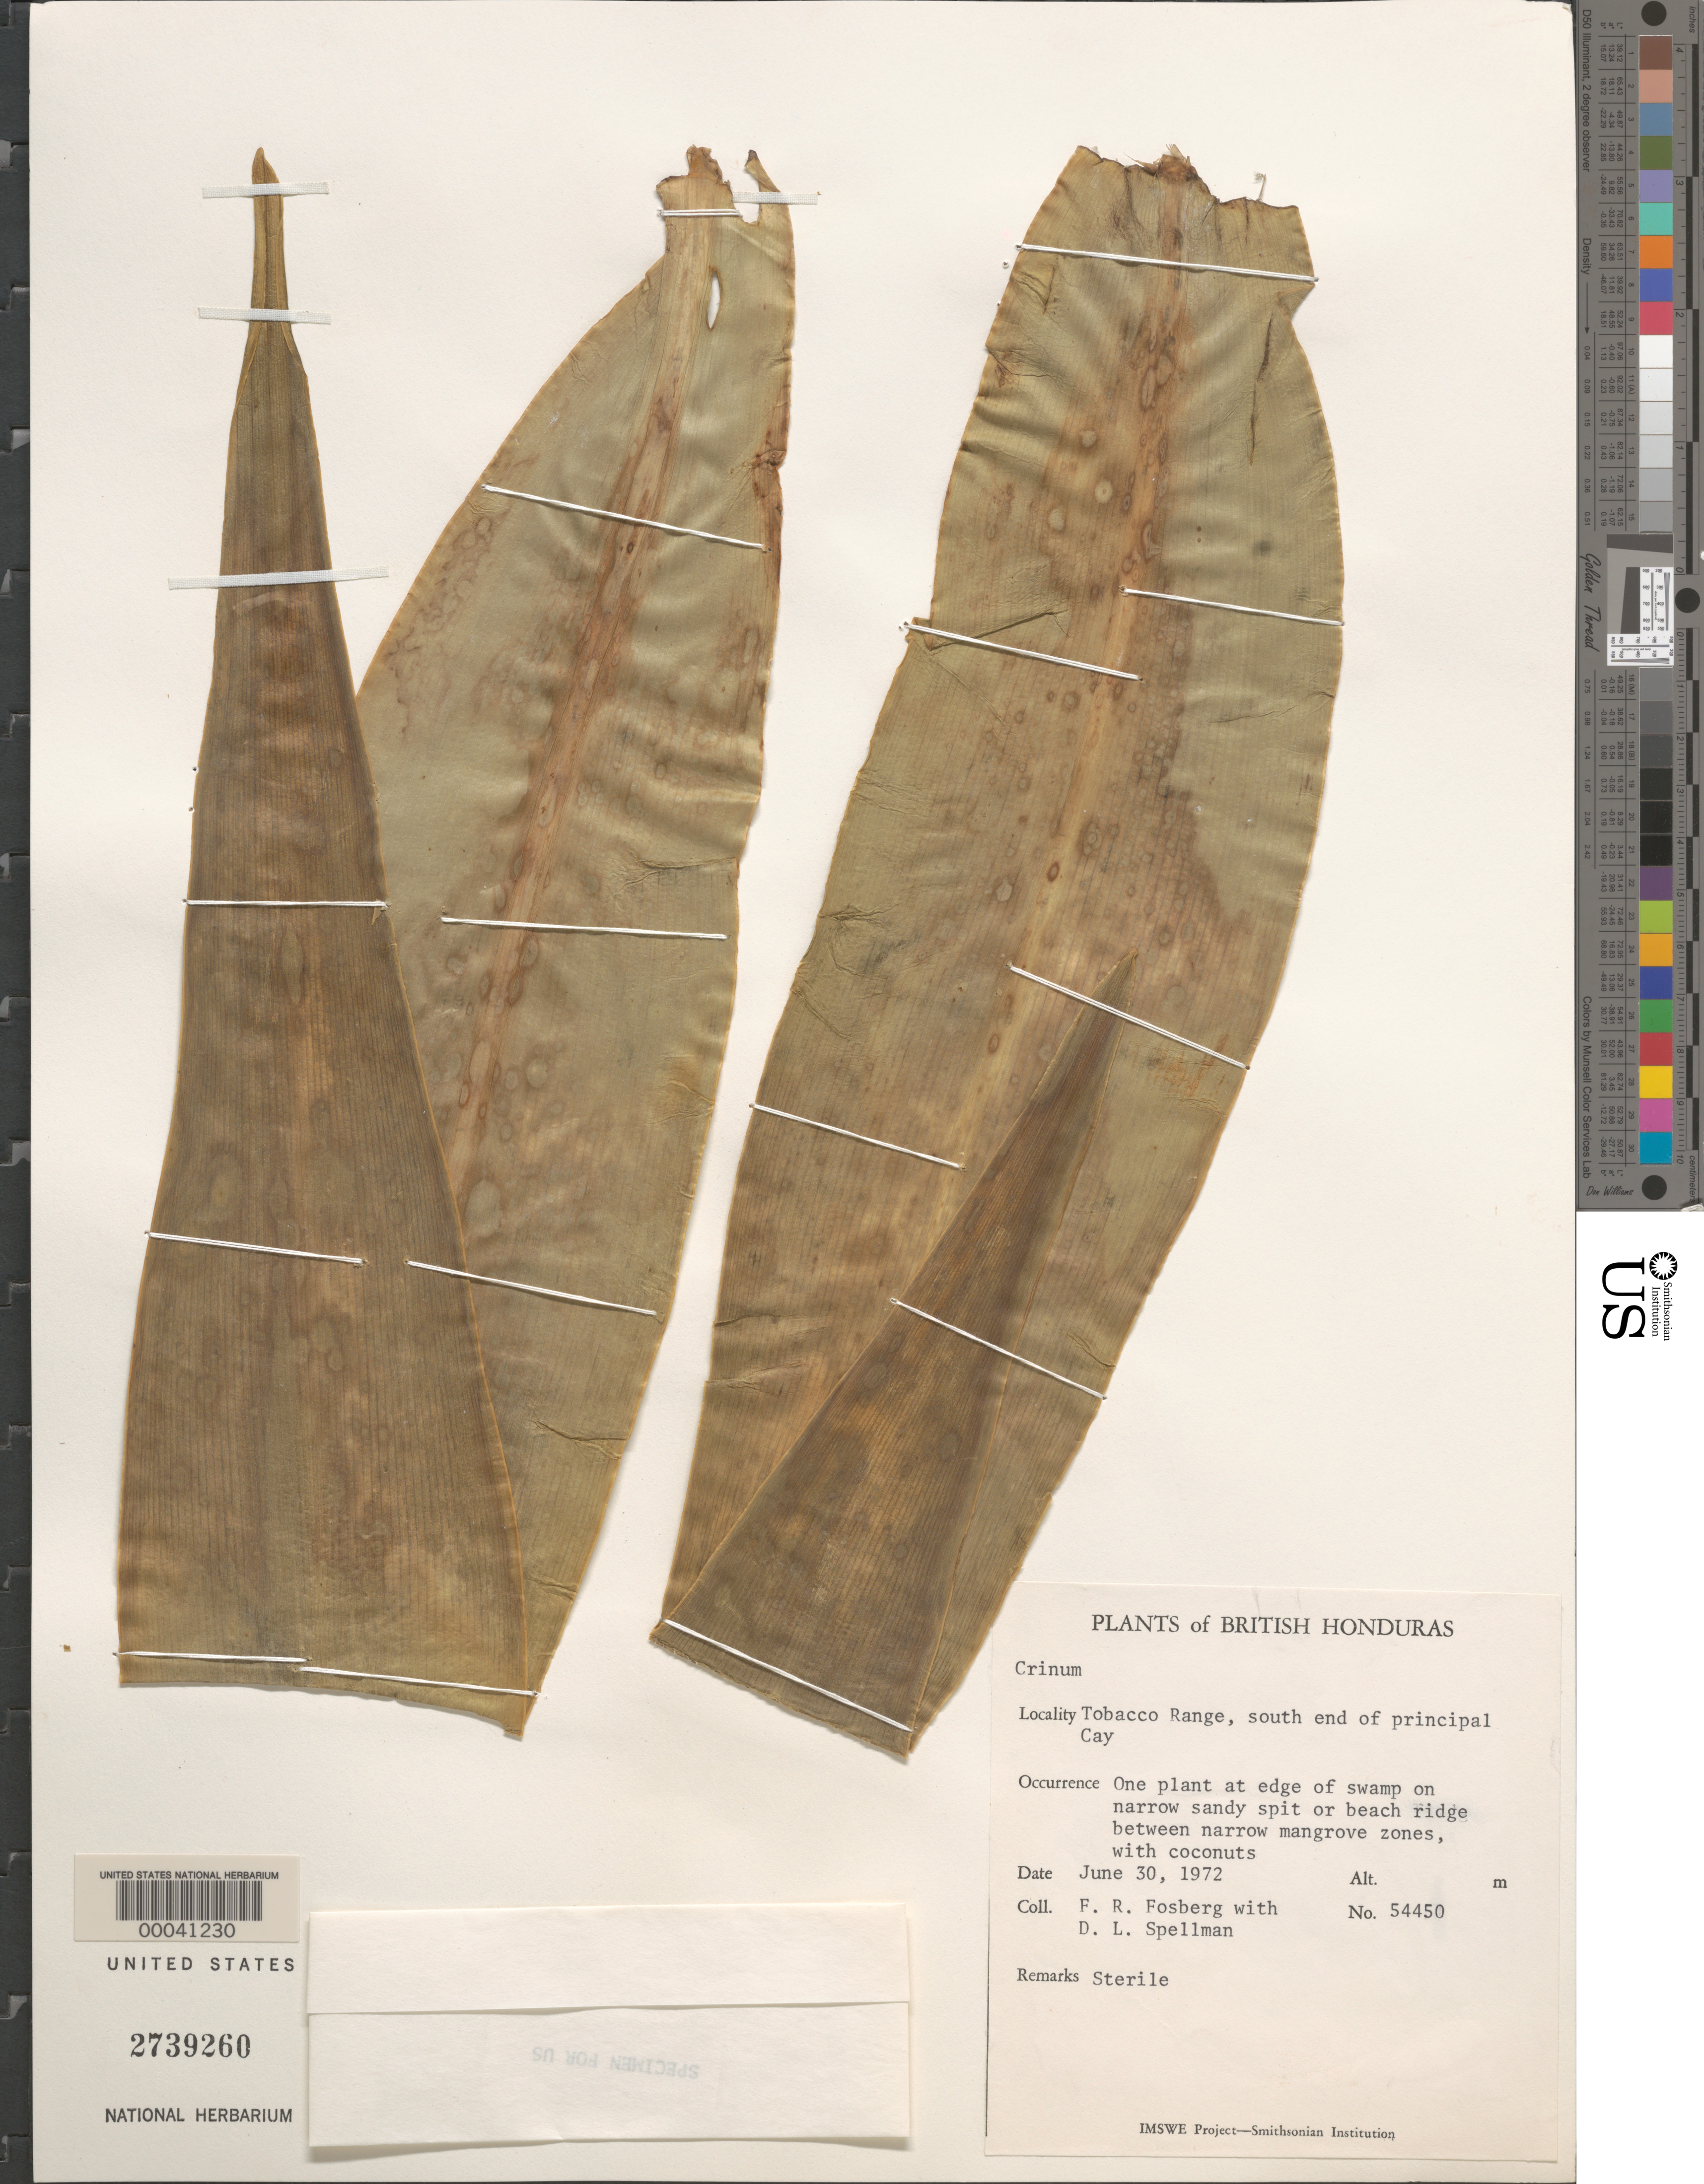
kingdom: Plantae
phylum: Tracheophyta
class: Liliopsida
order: Asparagales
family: Amaryllidaceae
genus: Crinum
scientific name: Crinum sp.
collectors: F. R. Fosberg & D. L. Spellman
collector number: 54450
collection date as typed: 30 Jun 1972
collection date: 1972-06-30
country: Belize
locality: Tobacco Range, S end of Principal Cay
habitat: Edge of swamp on narrow sandy spit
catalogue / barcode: US 2739260